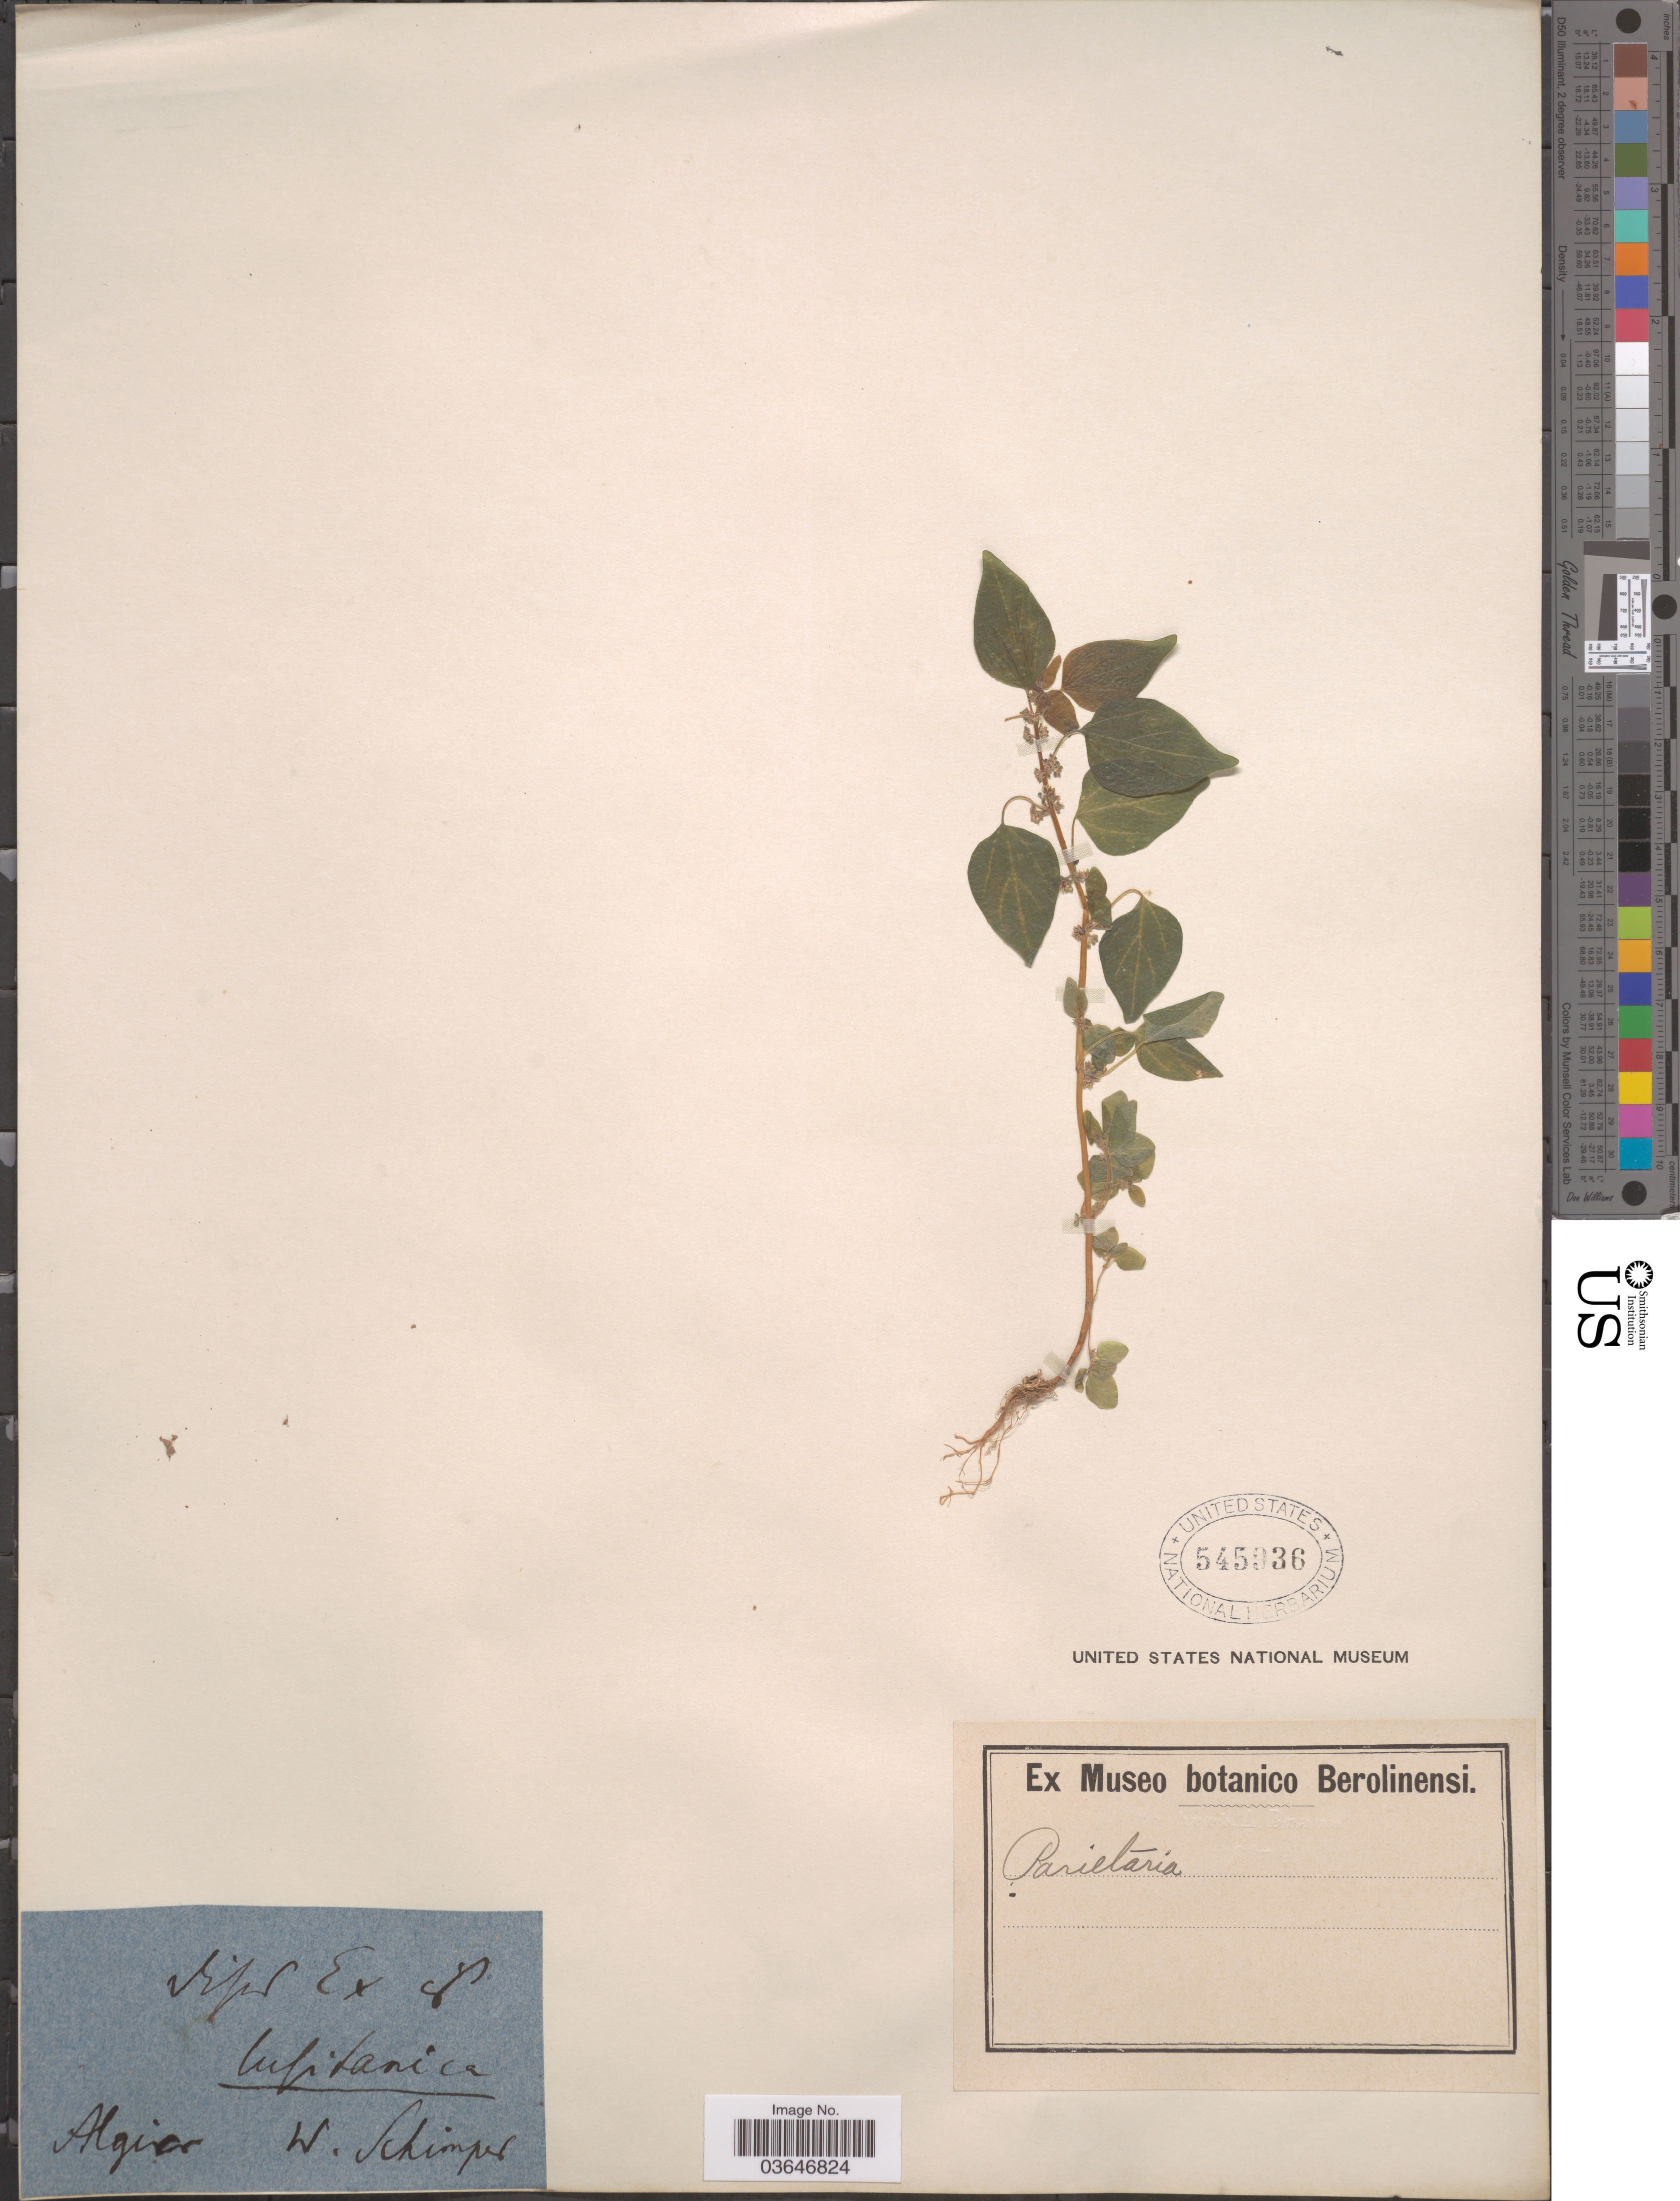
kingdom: Plantae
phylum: Tracheophyta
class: Magnoliopsida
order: Rosales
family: Urticaceae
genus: Parietaria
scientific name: Parietaria sp.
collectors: W. Schimper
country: Algeria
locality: Algier.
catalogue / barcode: US 545936